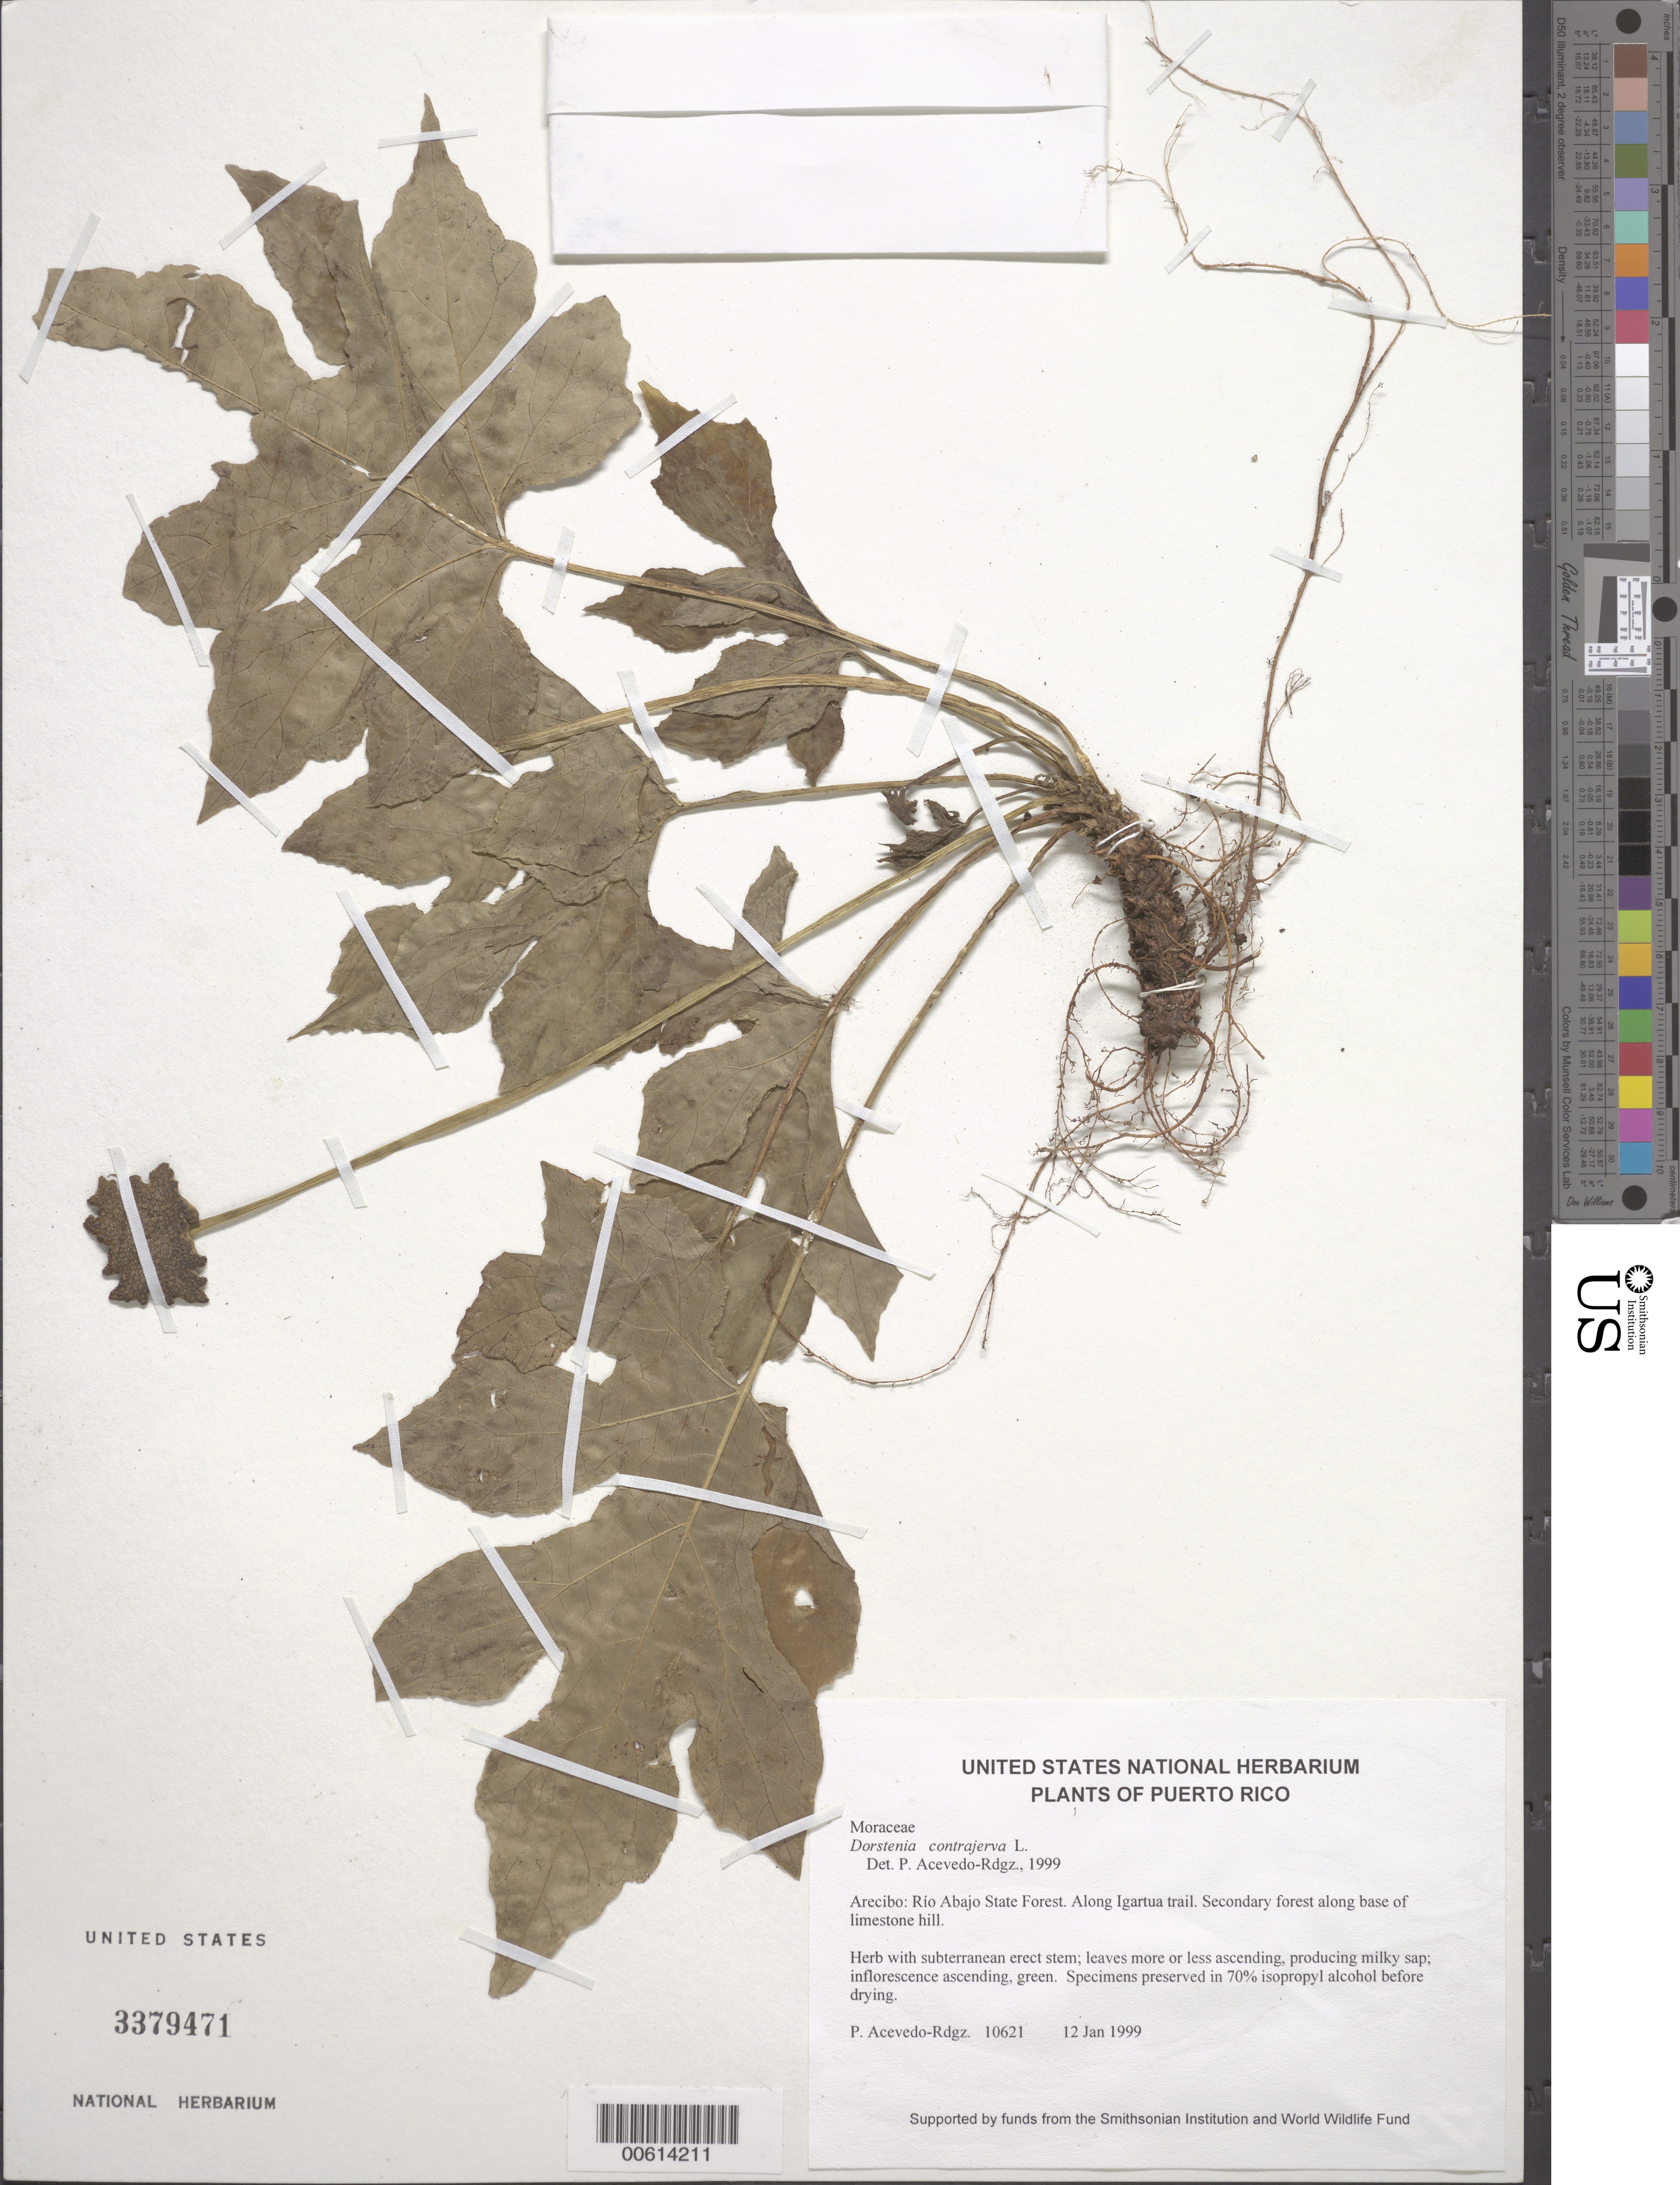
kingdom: Plantae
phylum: Tracheophyta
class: Magnoliopsida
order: Rosales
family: Moraceae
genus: Dorstenia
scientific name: Dorstenia contrajerva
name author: L.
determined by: Acevedo-Rodríguez, P., (BOT), Smithsonian Institution - National Museum of Natural History (UNITED STATES)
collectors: P. Acevedo-Rodr.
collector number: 10621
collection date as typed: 12 Jan 1999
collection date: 1999-01-12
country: Puerto Rico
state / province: Arecibo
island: Puerto Rico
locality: Arecibo; Río Abajo State Forest. Along Igartua trail.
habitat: Secondary forest along base of limestone hill.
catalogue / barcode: US 3379471